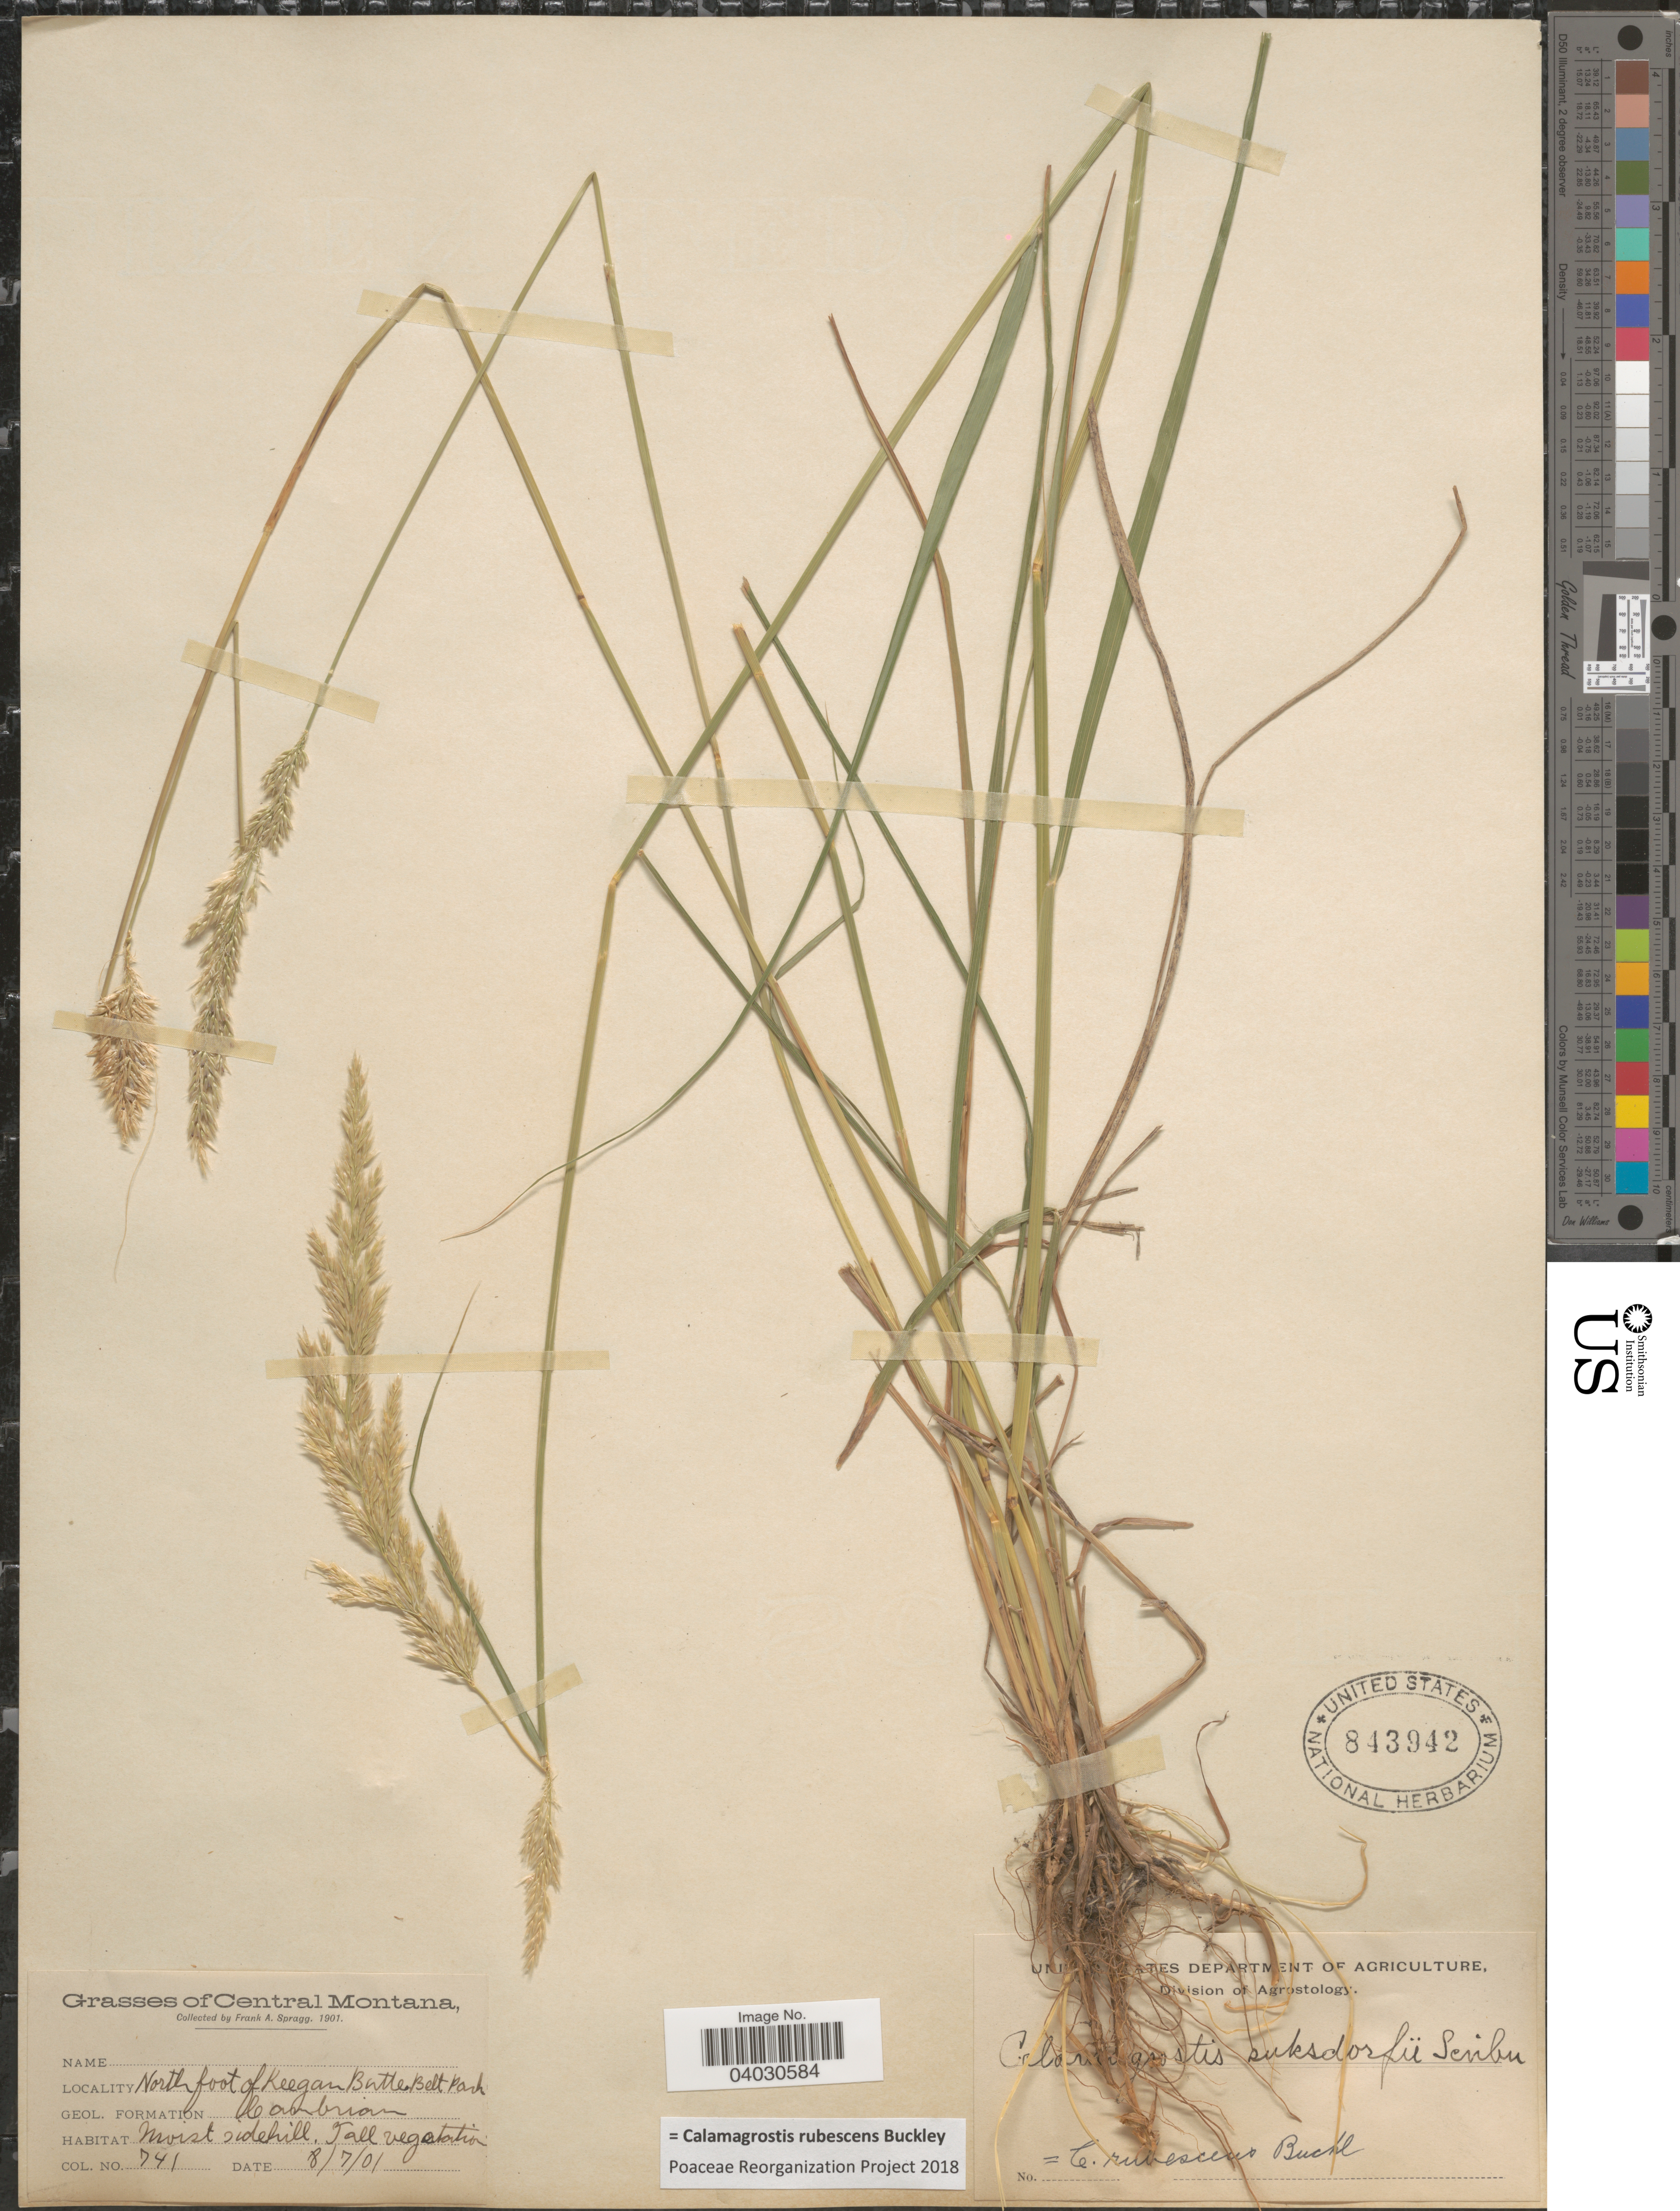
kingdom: Plantae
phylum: Tracheophyta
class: Liliopsida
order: Poales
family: Poaceae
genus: Calamagrostis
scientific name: Calamagrostis rubescens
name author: Buckley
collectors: F. Spragg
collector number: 741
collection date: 1901-08-07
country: United States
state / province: Montana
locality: Central Montana. North foot of Keegan butte. Belt Park.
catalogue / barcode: US 843942